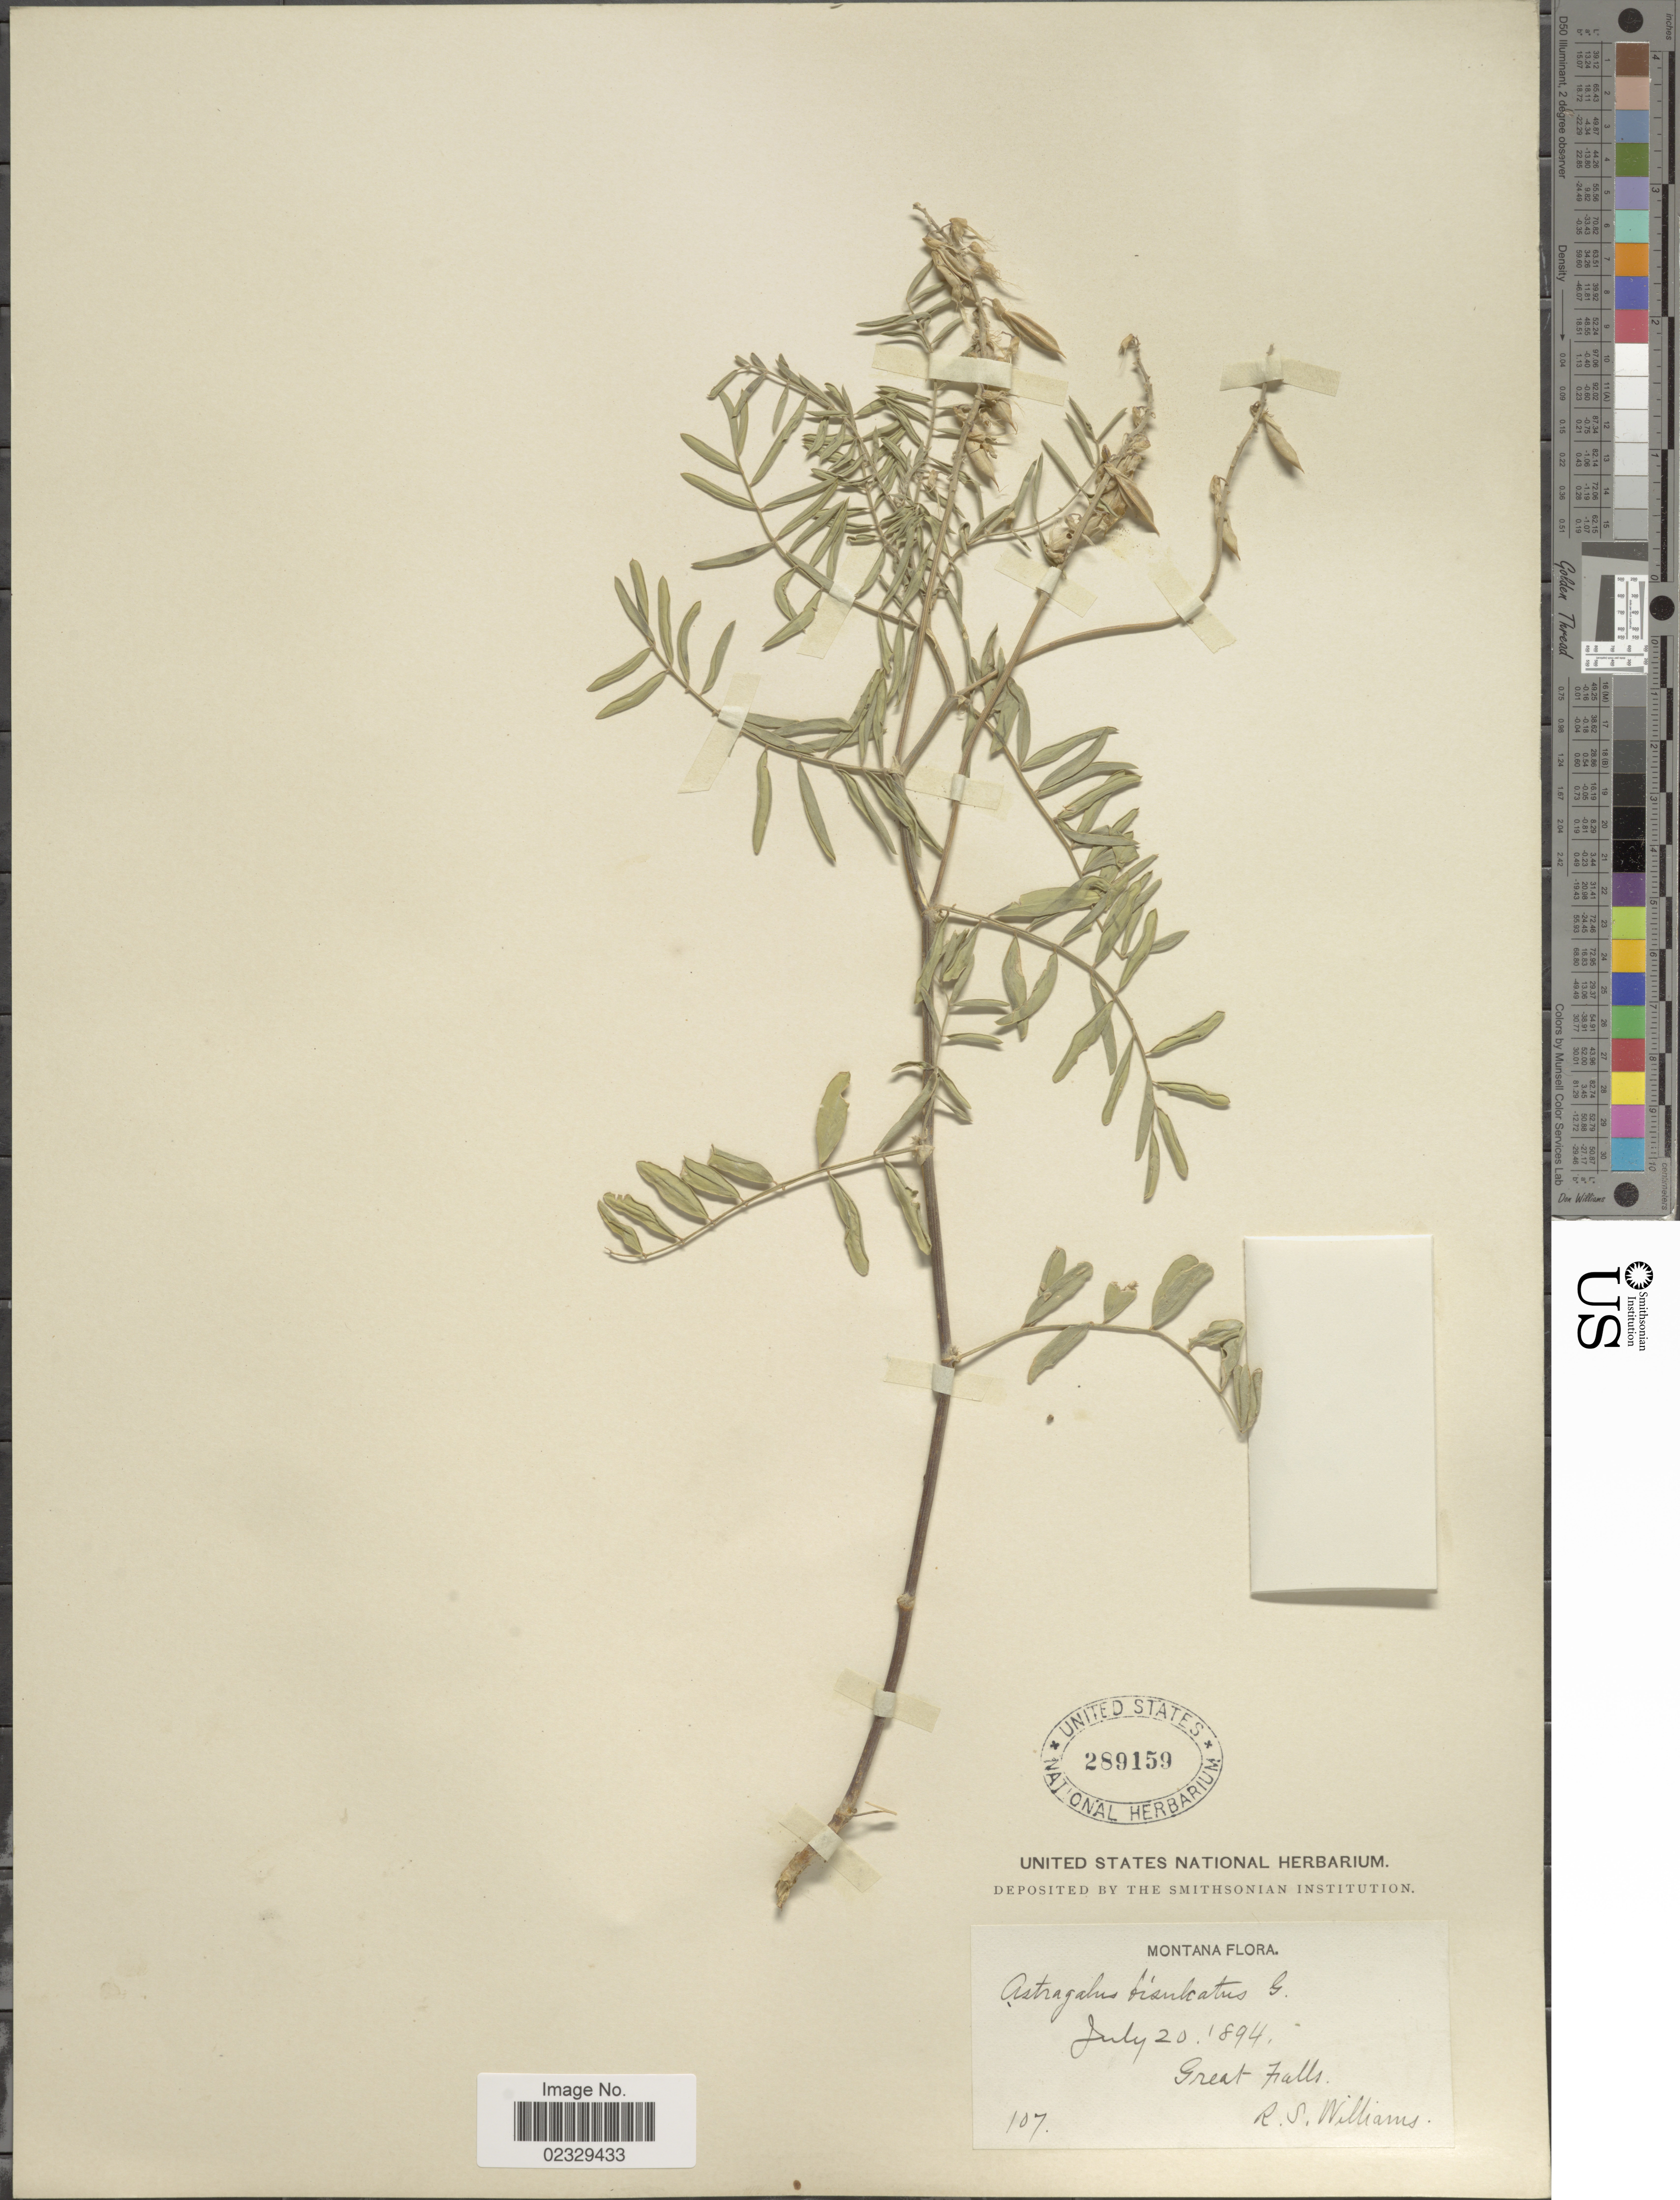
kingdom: Plantae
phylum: Tracheophyta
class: Magnoliopsida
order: Fabales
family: Fabaceae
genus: Astragalus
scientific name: Astragalus bisulcatus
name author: (Hook.) A. Gray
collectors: R. S. Williams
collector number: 107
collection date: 1894-07-20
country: United States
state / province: Montana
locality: Great Falls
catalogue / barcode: US 289159